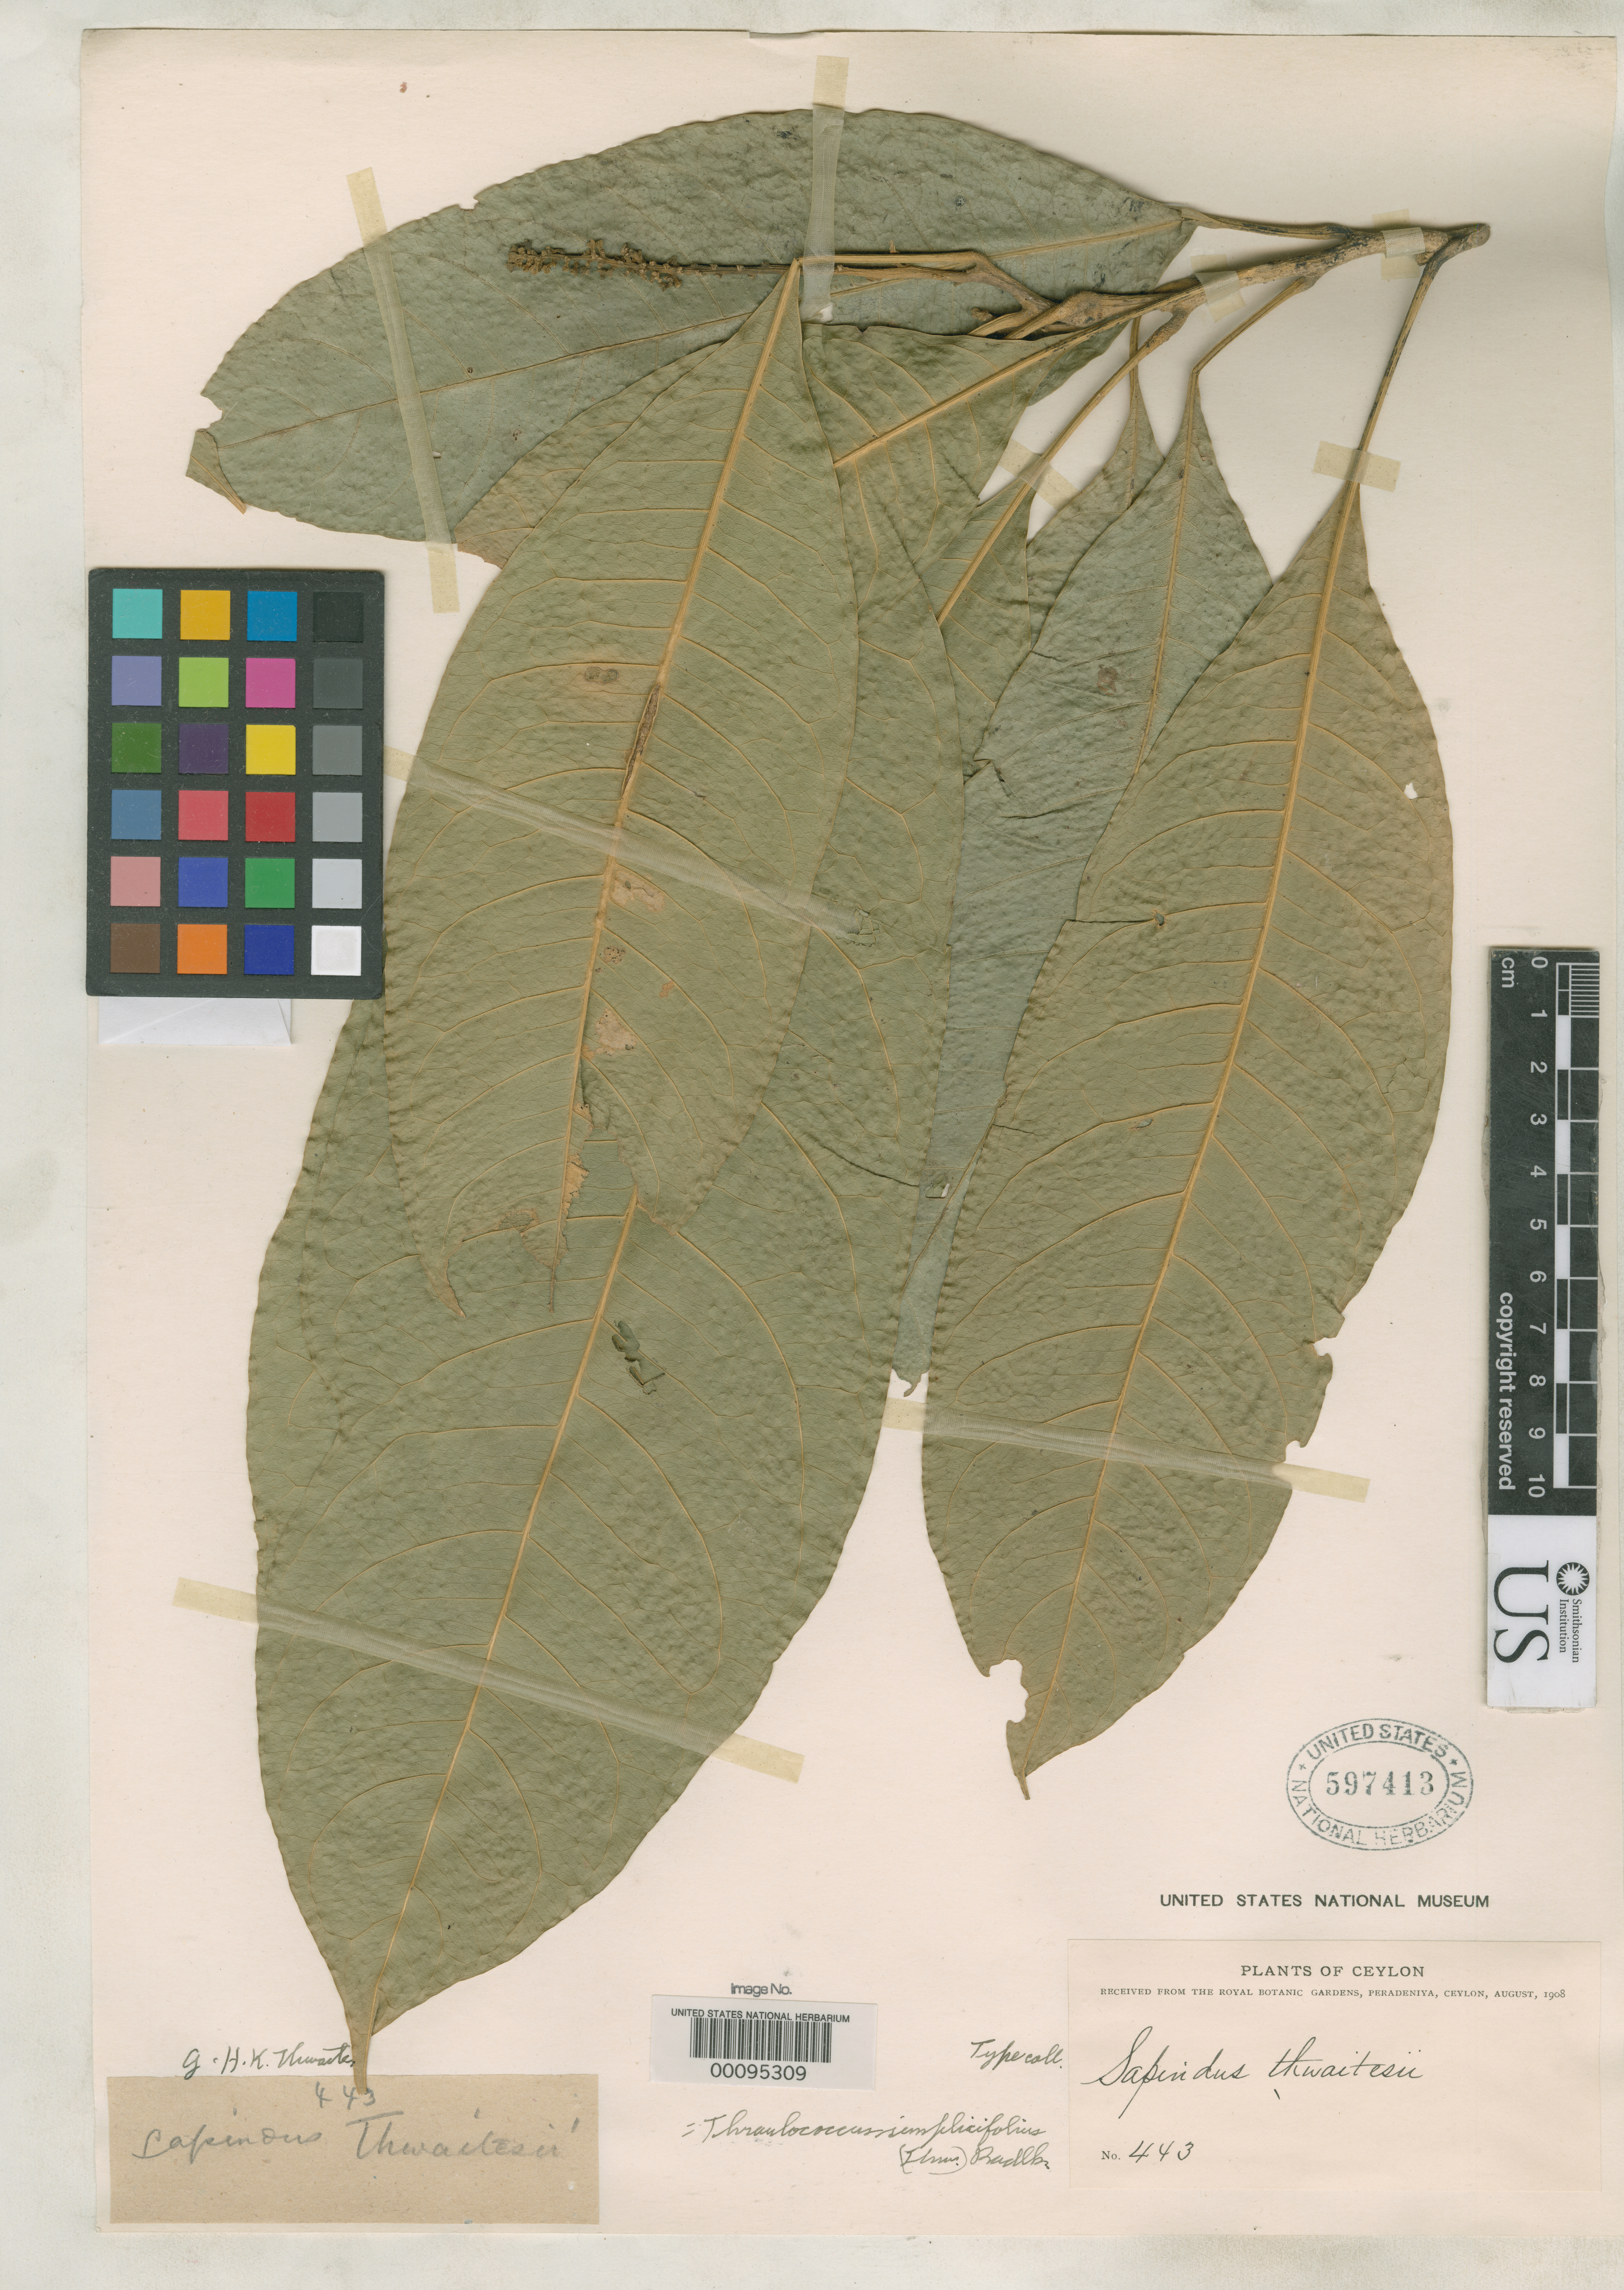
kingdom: Plantae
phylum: Tracheophyta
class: Magnoliopsida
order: Sapindales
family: Sapindaceae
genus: Nephelium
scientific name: Nephelium simplicifolium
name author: Thwaites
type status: Isotype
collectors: G. H. K. Thwaites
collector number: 443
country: Sri Lanka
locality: "Ceylon"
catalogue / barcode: US 597413